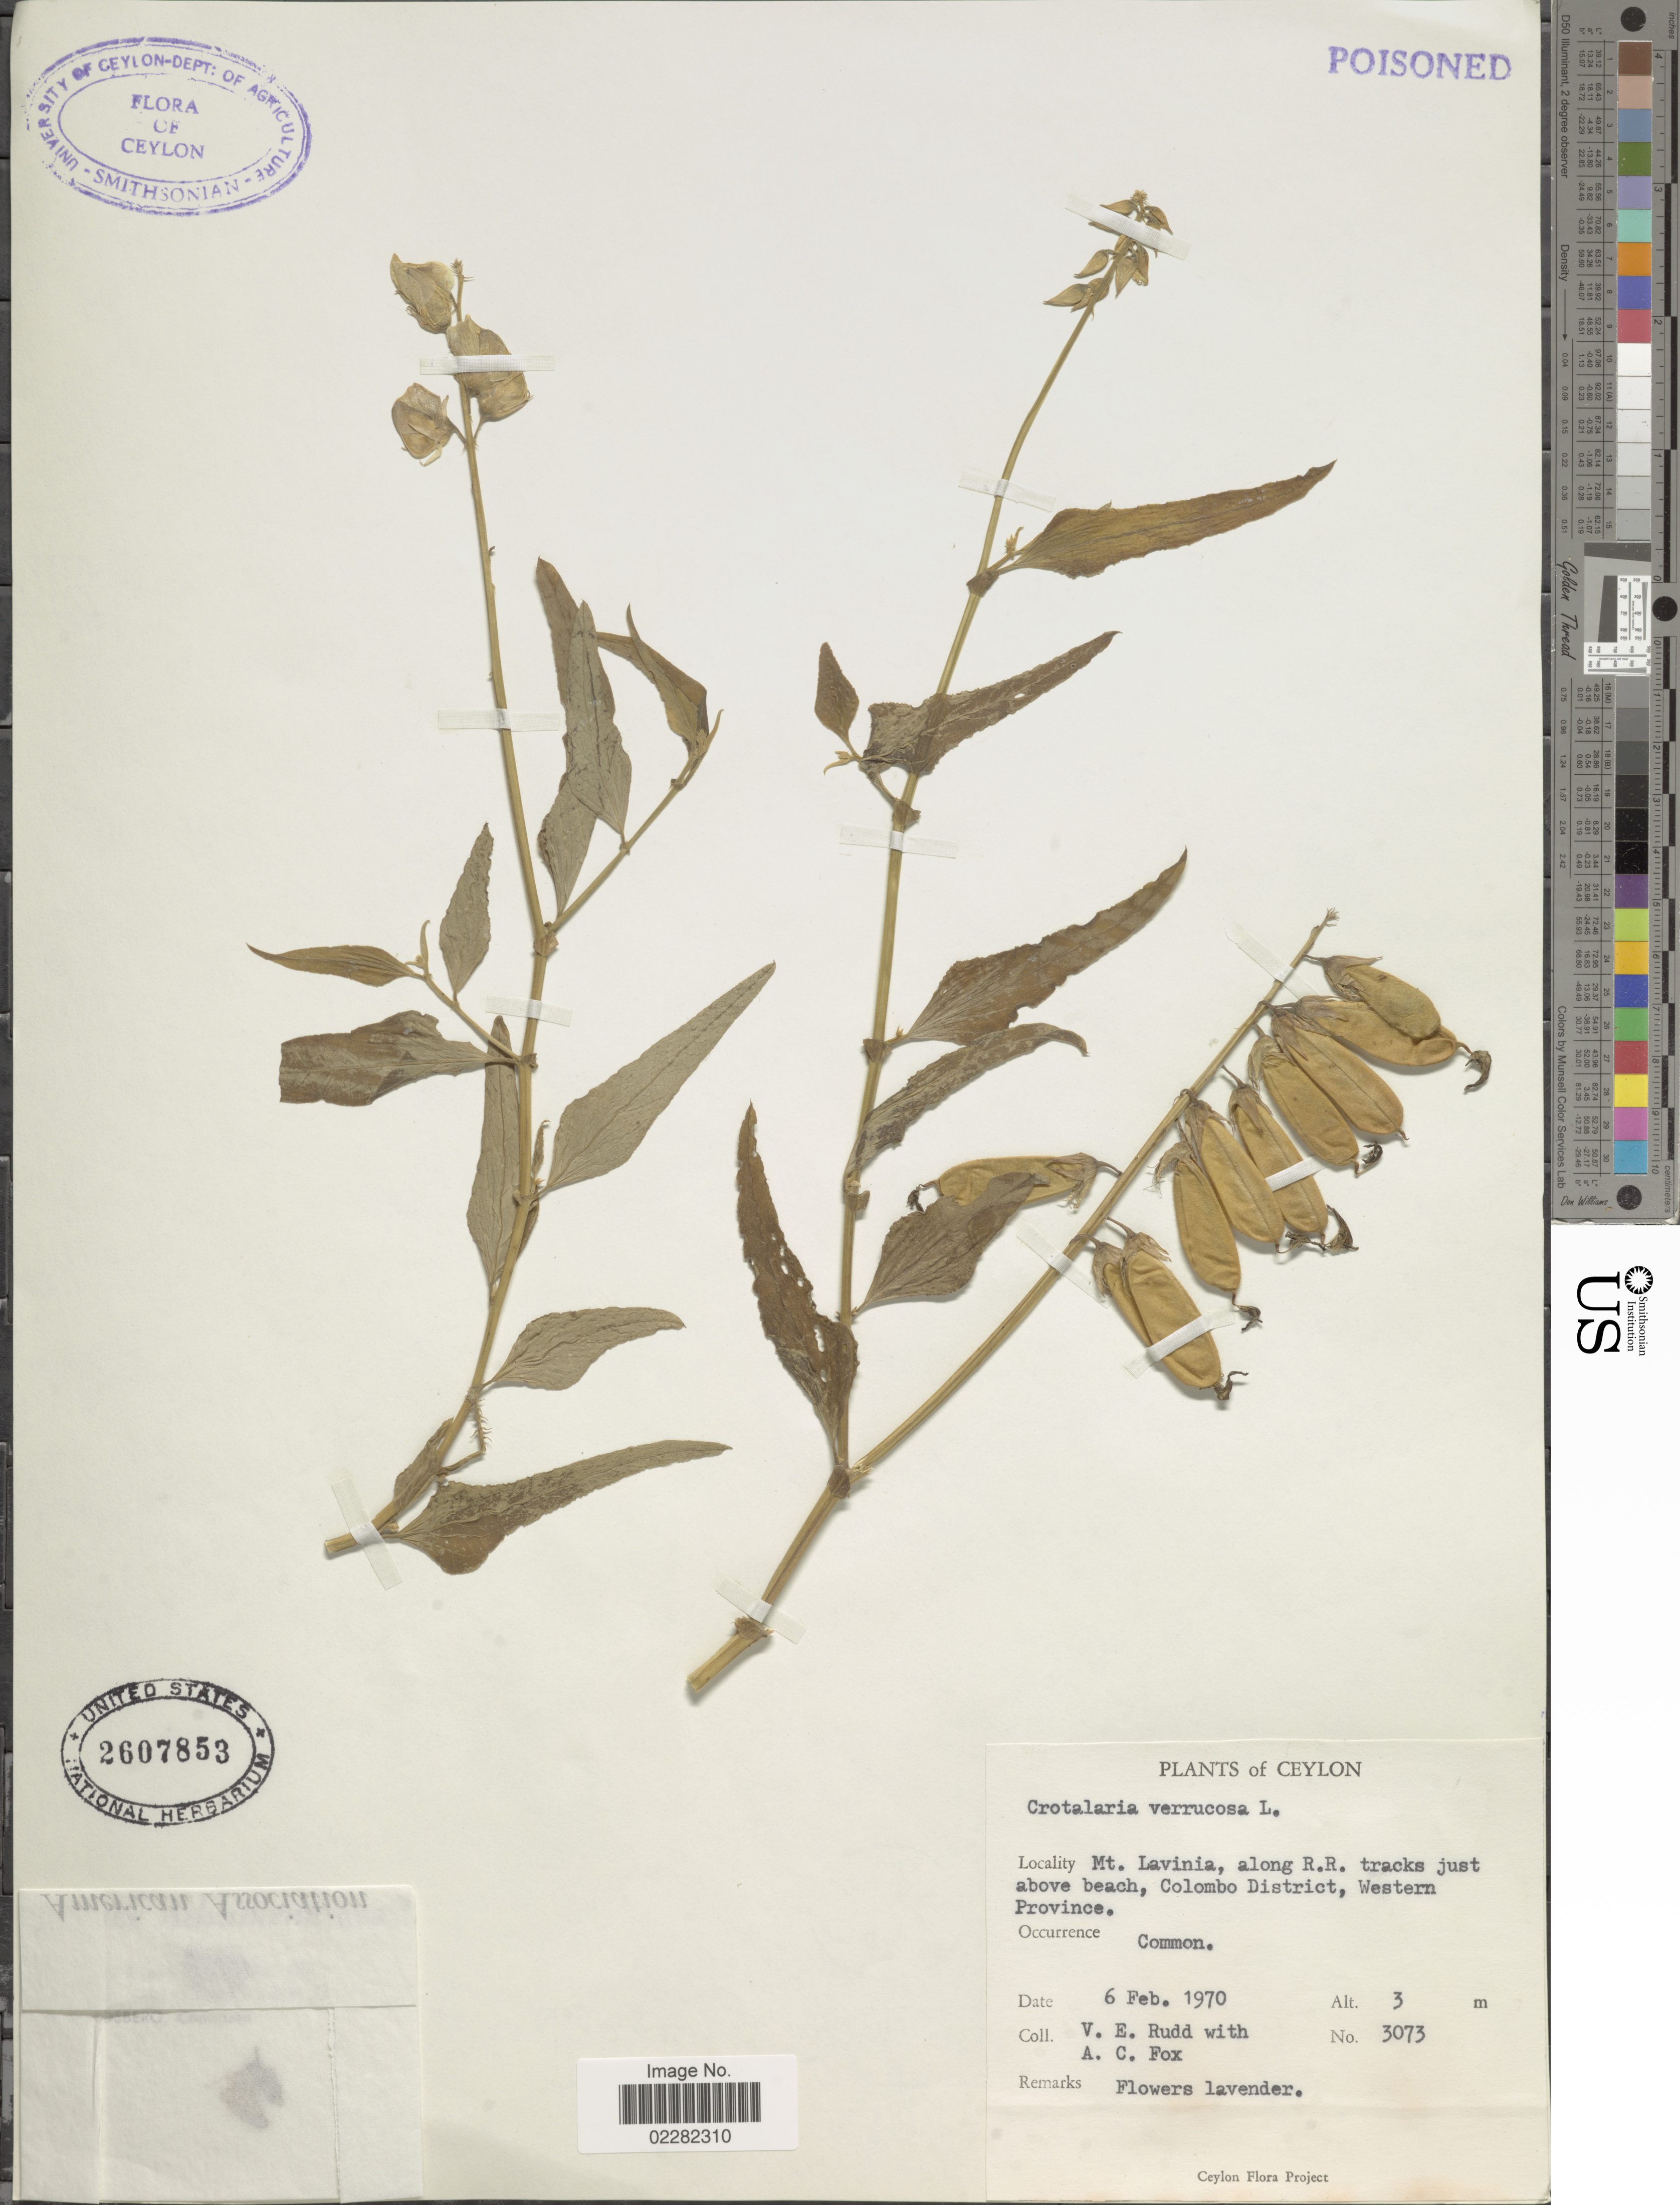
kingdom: Plantae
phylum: Tracheophyta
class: Magnoliopsida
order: Fabales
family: Fabaceae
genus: Crotalaria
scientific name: Crotalaria verrucosa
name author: L.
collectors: V. E. Rudd & A. Fox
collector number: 3073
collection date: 1970-02-06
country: Sri Lanka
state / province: Western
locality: Ceylon, Mt. Lavinia, along R. R. tracks just above beach, Colombo District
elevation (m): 3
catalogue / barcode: US 2607853